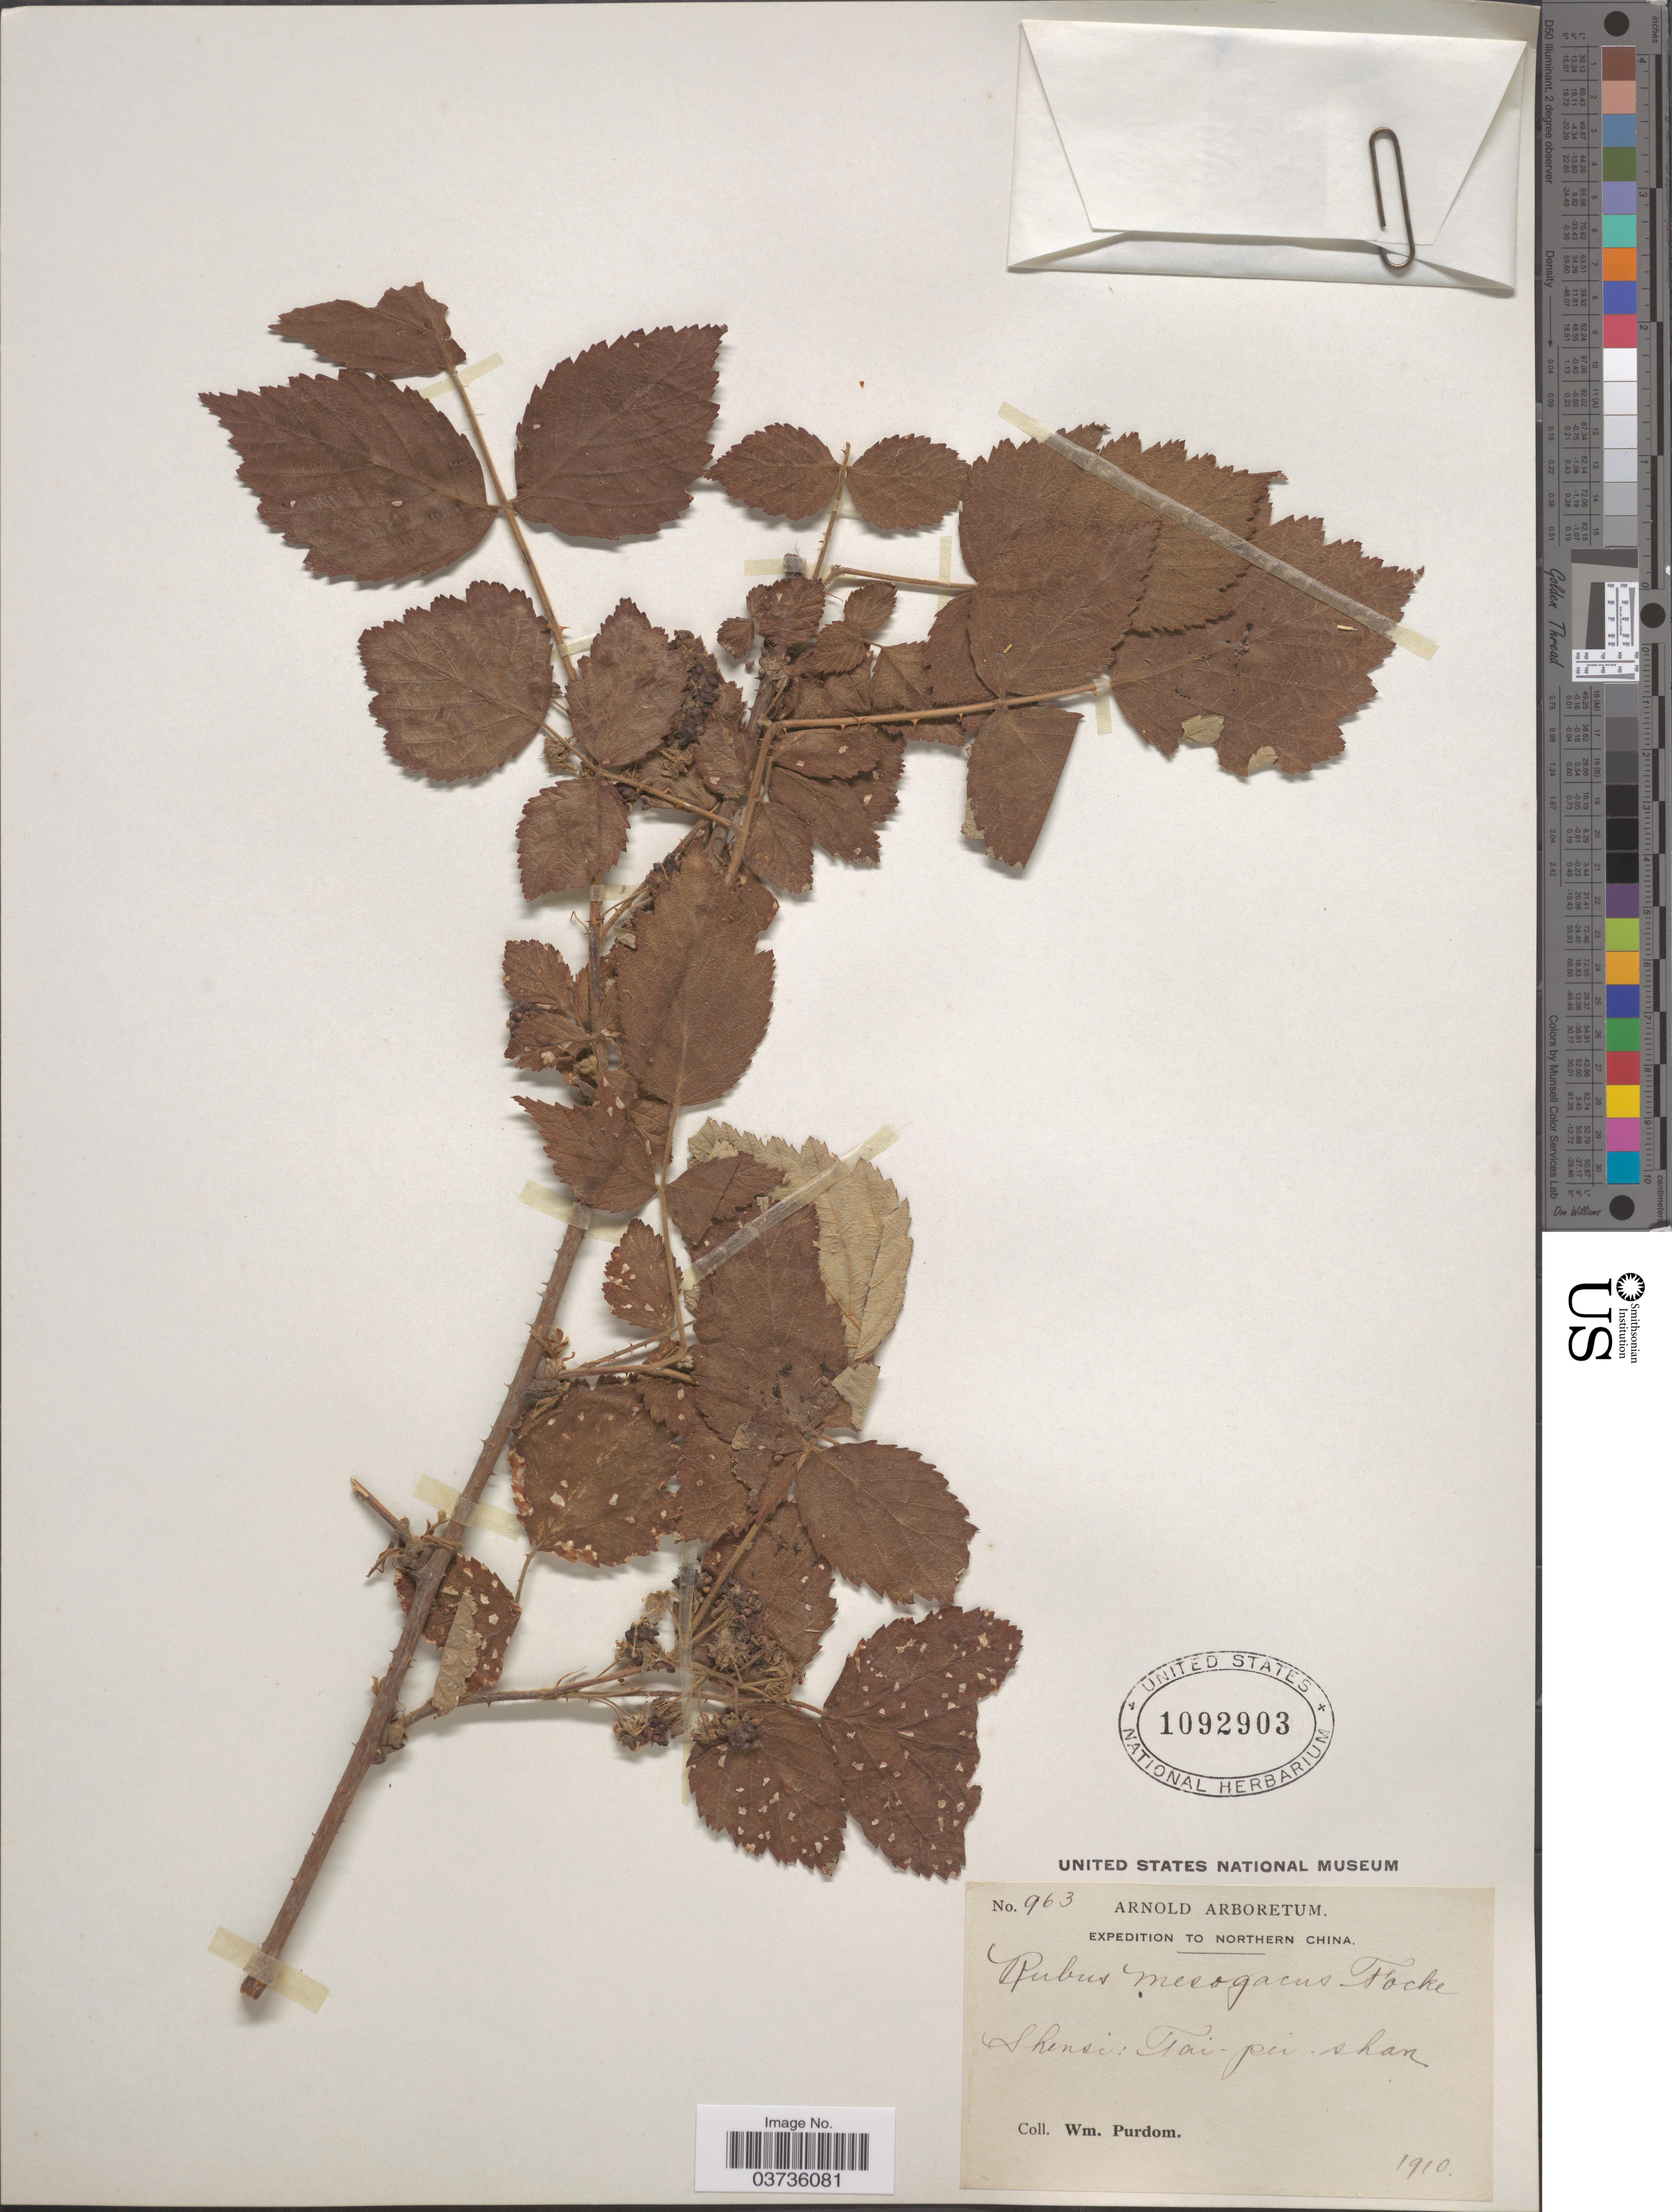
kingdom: Plantae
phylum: Tracheophyta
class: Magnoliopsida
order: Rosales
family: Rosaceae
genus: Rubus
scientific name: Rubus mesogaeus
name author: Focke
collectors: W. Purdom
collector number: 963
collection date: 1910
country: China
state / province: Shaanxi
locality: Northern China. Shensi: Tai-pei-shan.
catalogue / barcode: US 1092903